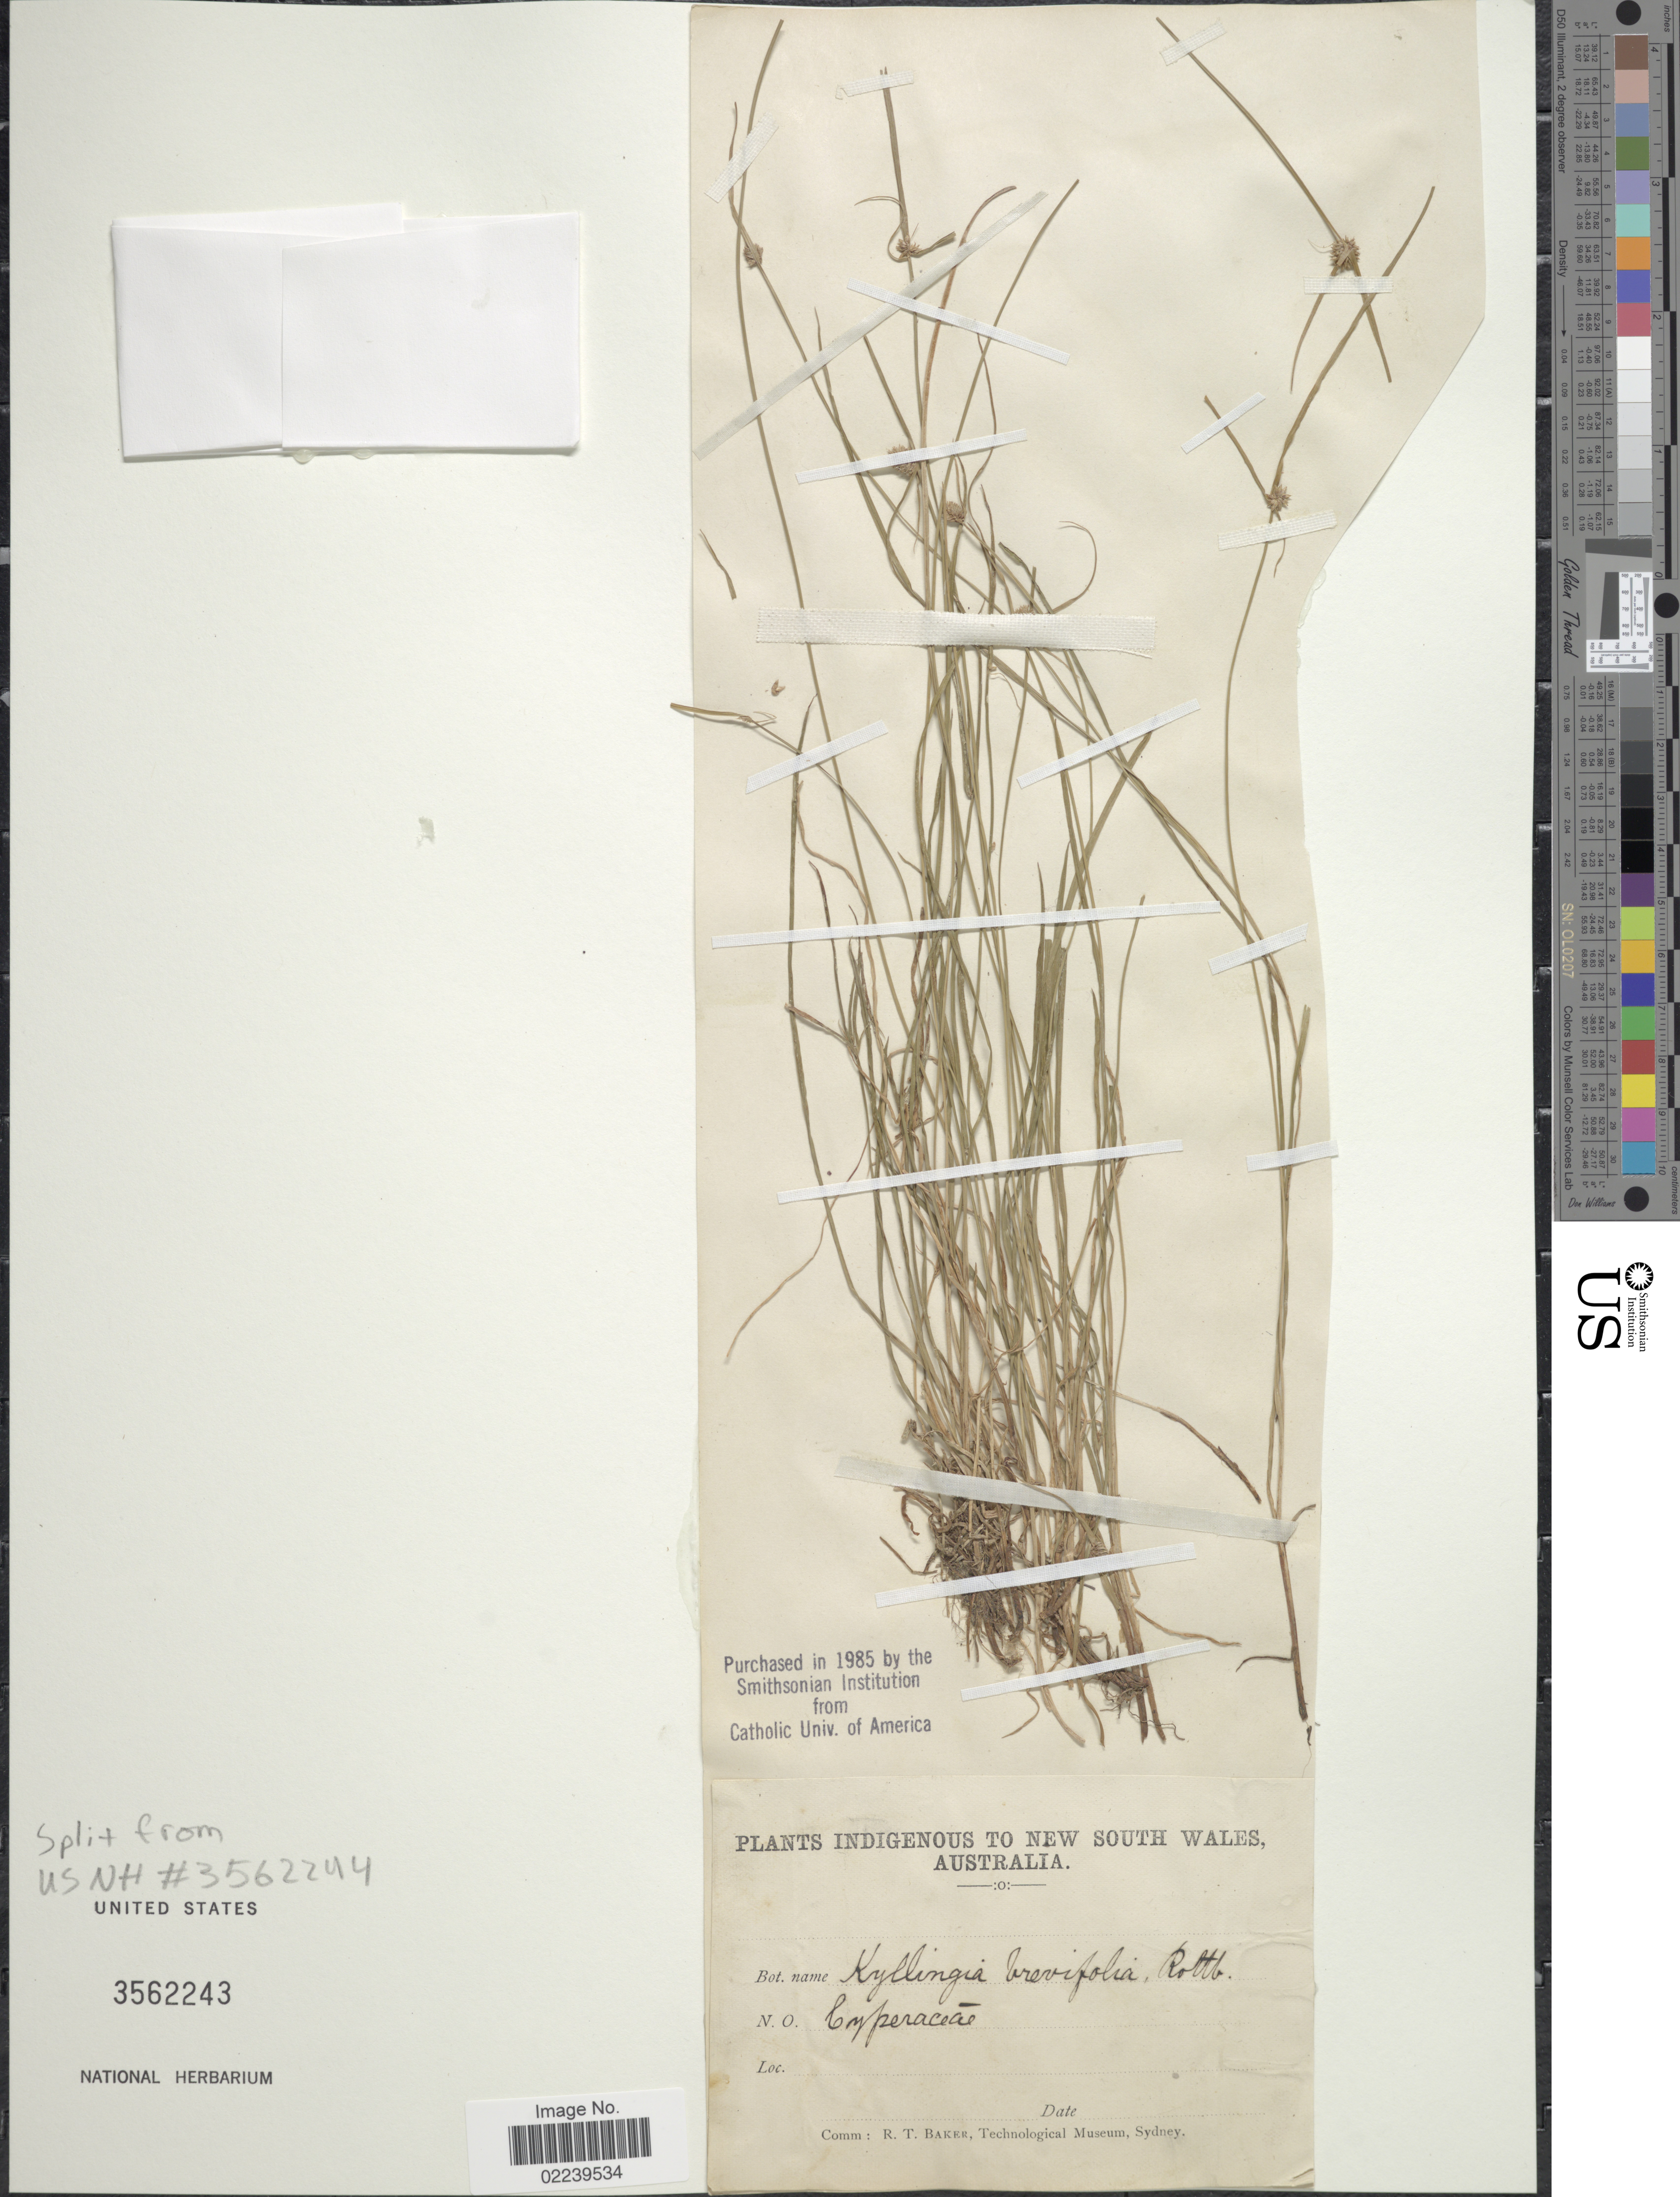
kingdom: Plantae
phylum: Tracheophyta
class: Liliopsida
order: Poales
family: Cyperaceae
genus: Cyperus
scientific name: Cyperus brevifolius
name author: (Rottb.) Hassk.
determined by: Strong, M. T., (US), Smithsonian Institution - National Museum of Natural History (UNITED STATES)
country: Australia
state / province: New South Wales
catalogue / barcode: US 3562243